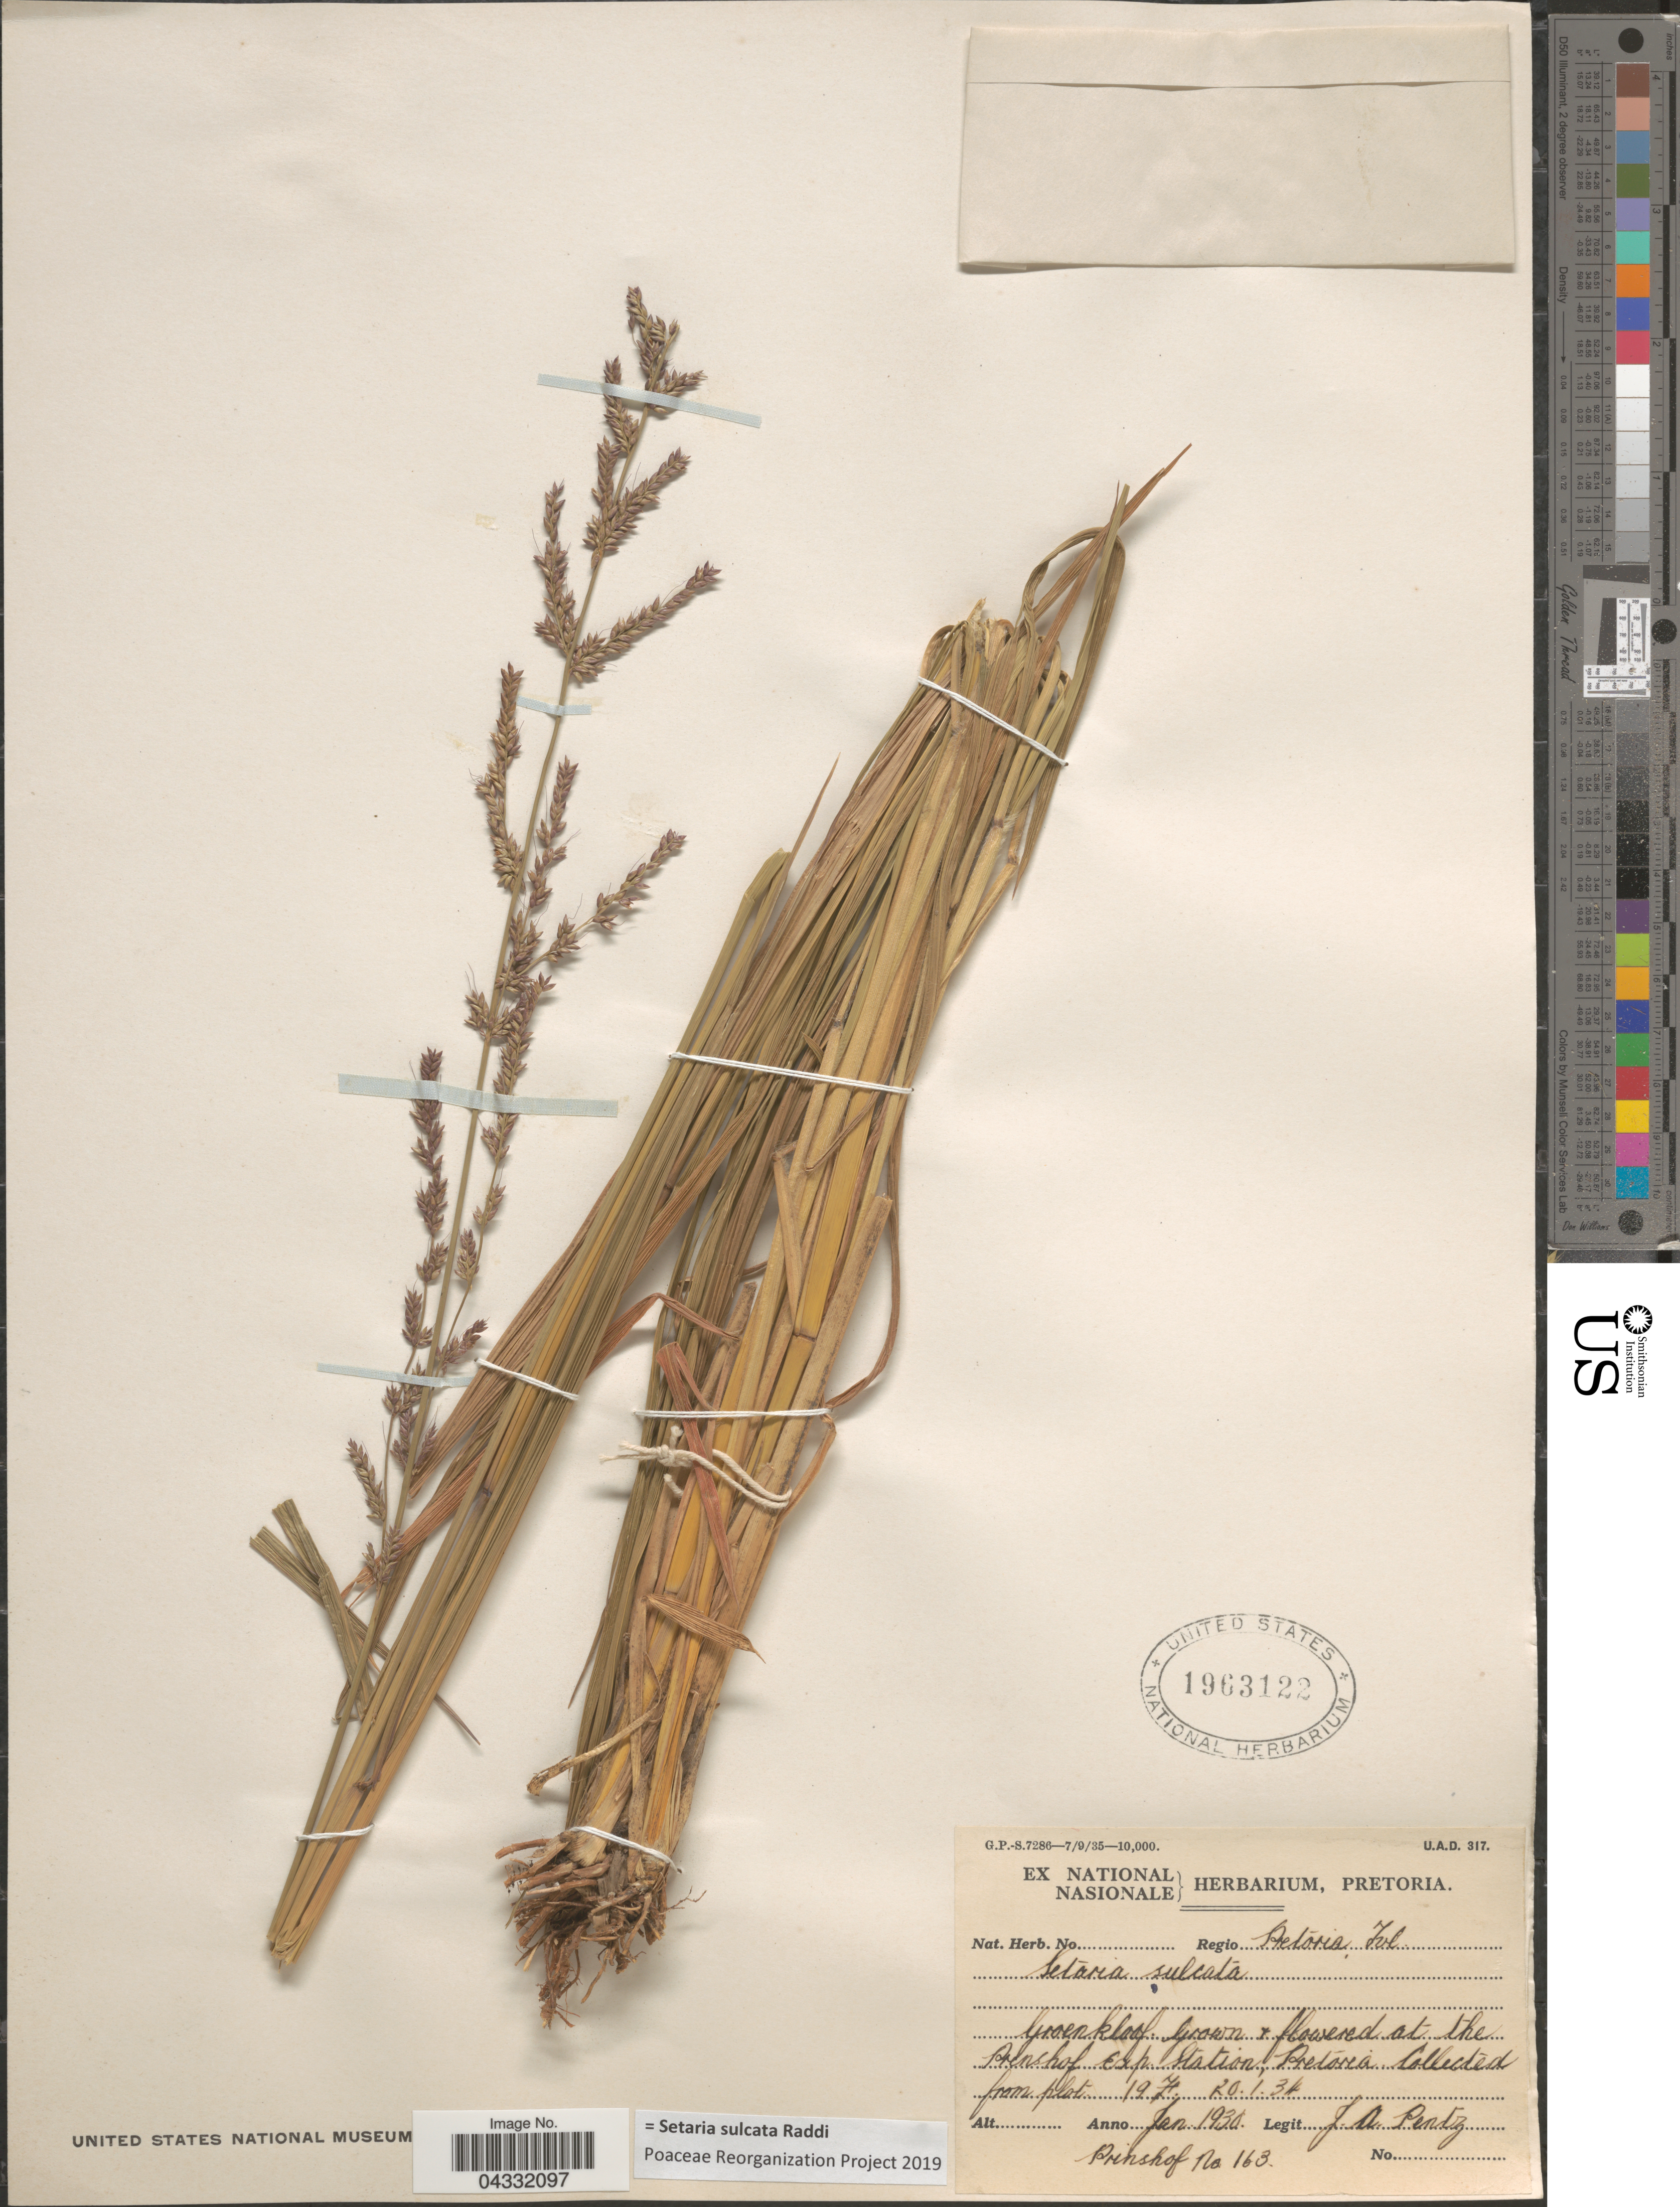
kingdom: Plantae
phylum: Tracheophyta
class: Liliopsida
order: Poales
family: Poaceae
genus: Setaria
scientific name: Setaria sulcata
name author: Raddi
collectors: J. Pentz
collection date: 1930-01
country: South Africa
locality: Groenkloof. At the Prinshof Exp. Station, Pretoria.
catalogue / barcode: US 1963122